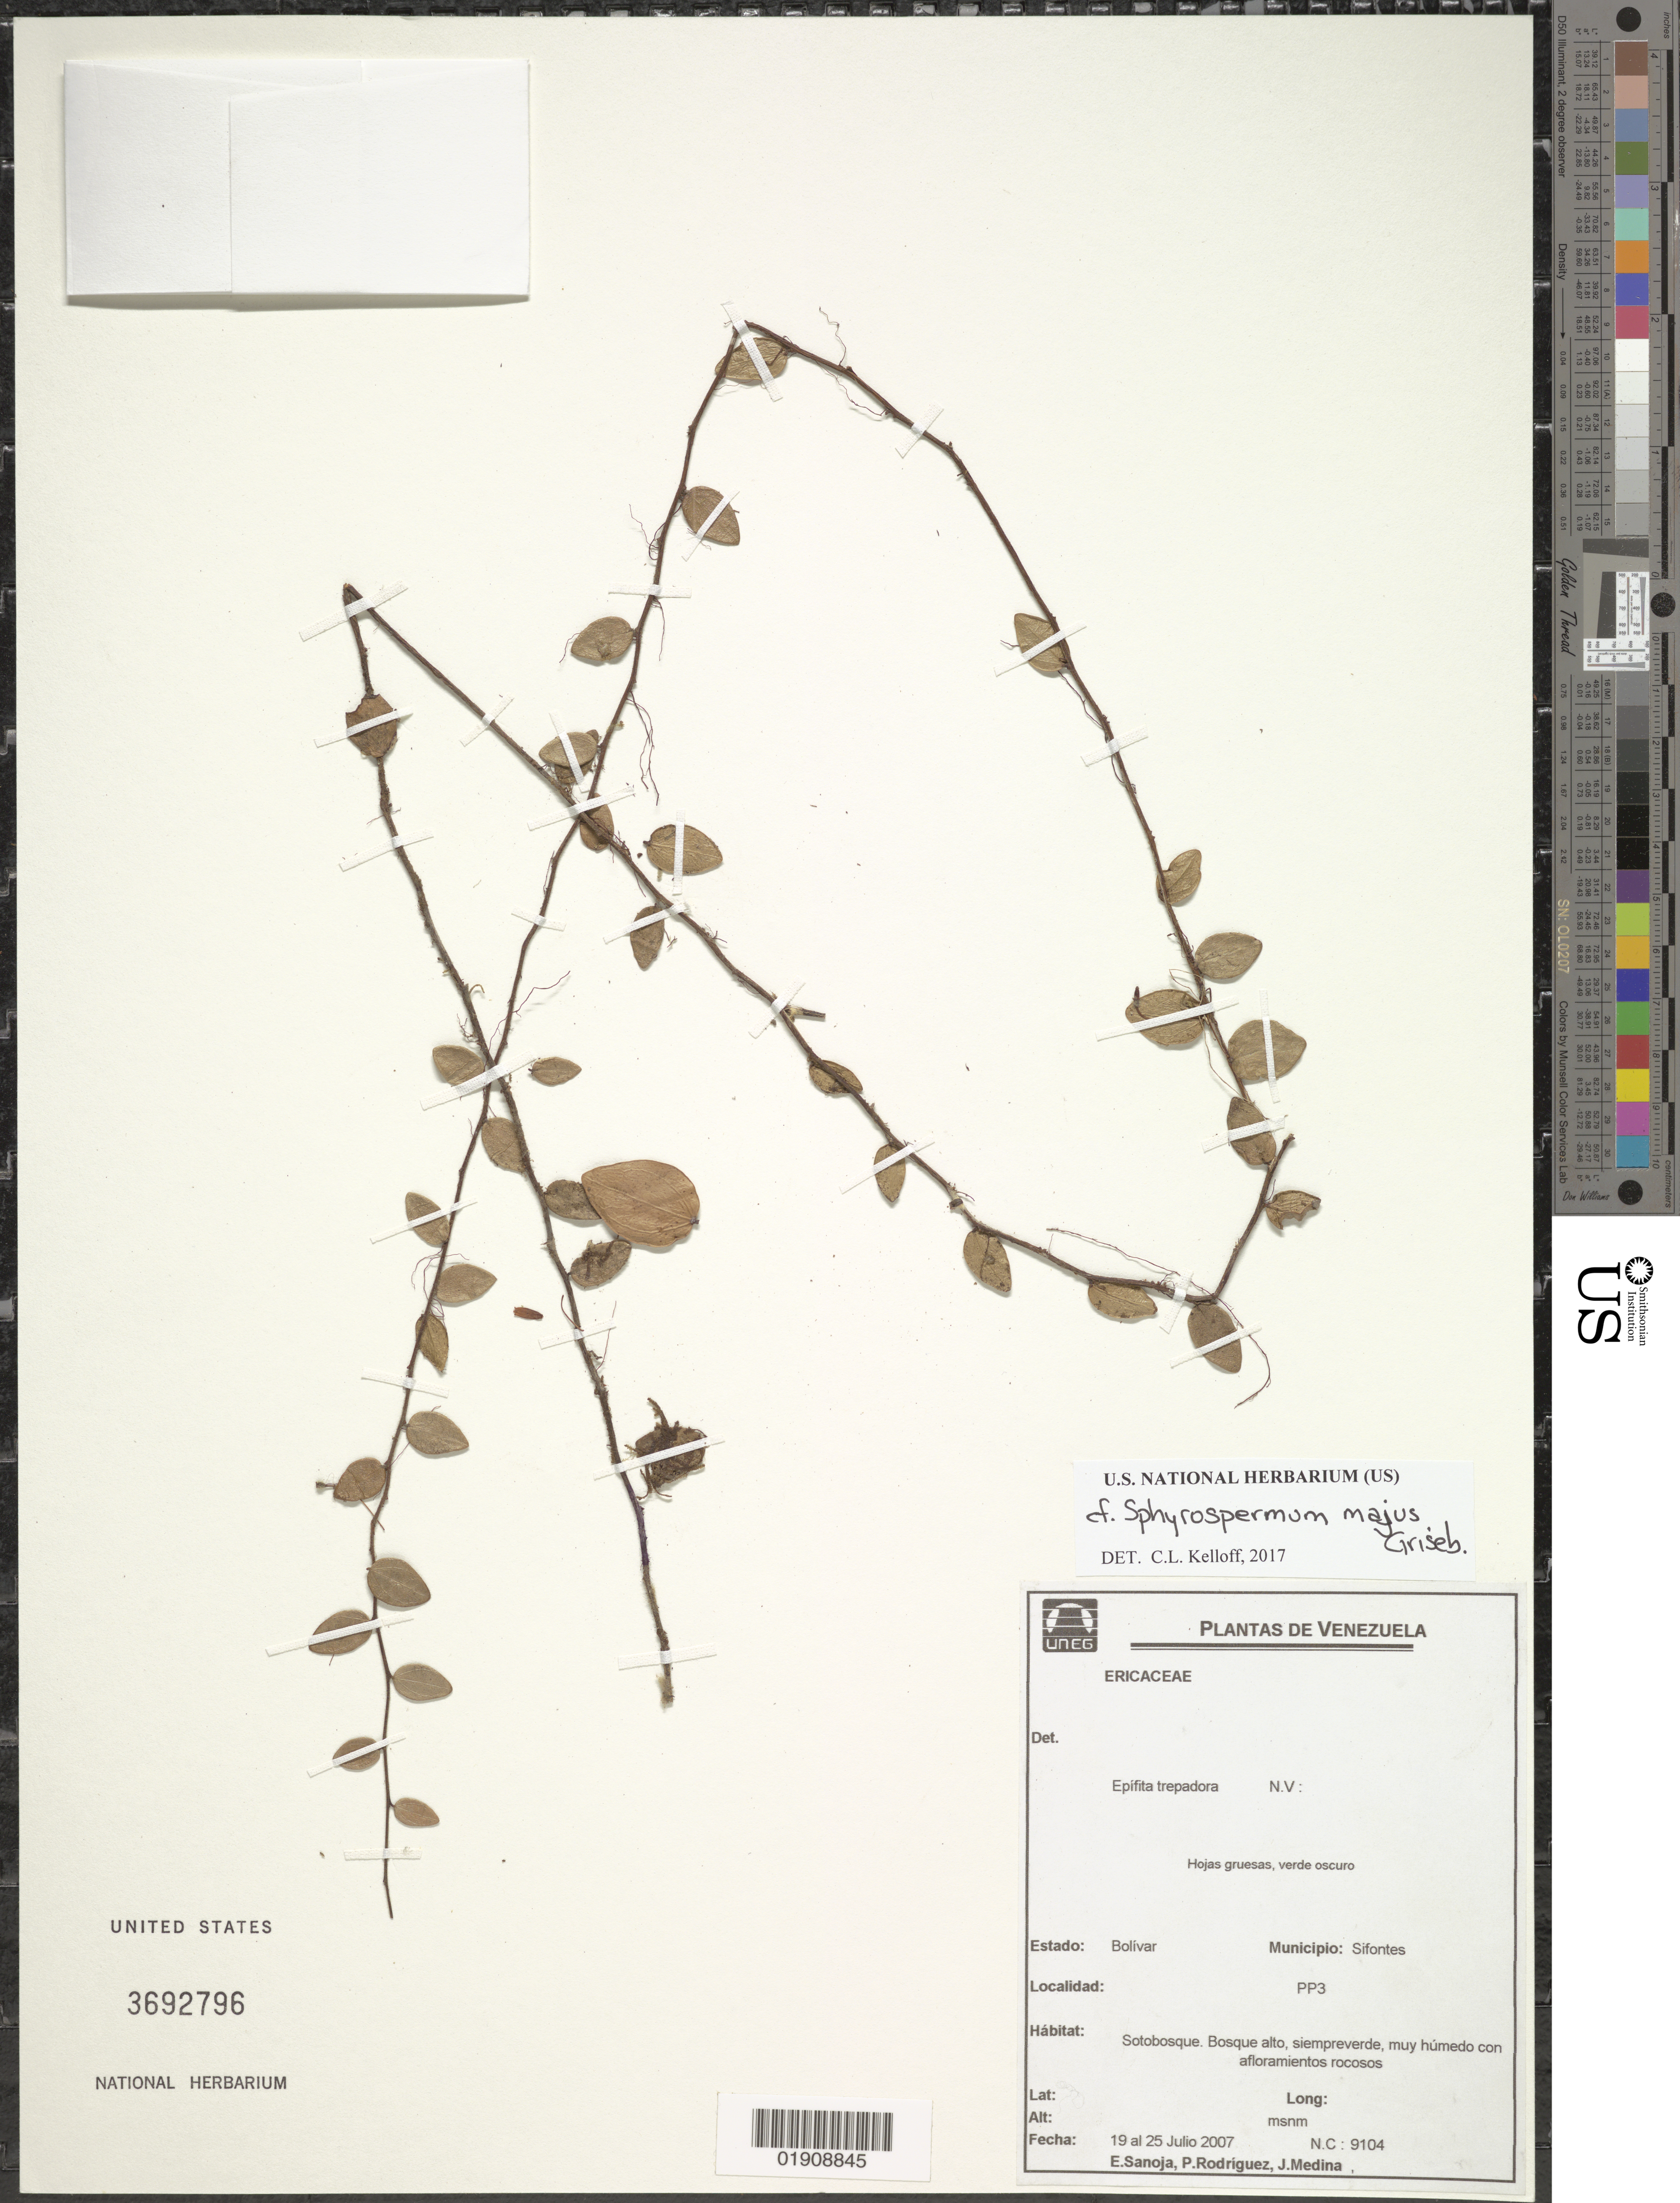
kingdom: Plantae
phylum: Tracheophyta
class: Magnoliopsida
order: Ericales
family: Ericaceae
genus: Sphyrospermum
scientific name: Sphyrospermum majus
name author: Griseb.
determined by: Kelloff, Carol L.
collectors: E. Sanoja, P. Rodriguez, J. Medina & L. Salazar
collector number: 9104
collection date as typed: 19 - 25 July 2007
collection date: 2007-07-19/2007-07-25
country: Venezuela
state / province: Bolivar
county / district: Gran Sabana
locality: Km 749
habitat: Sotobosque. Bosque alto, siempreverde, muy humedo con afloramientos rocosos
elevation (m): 1413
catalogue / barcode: US 3692796